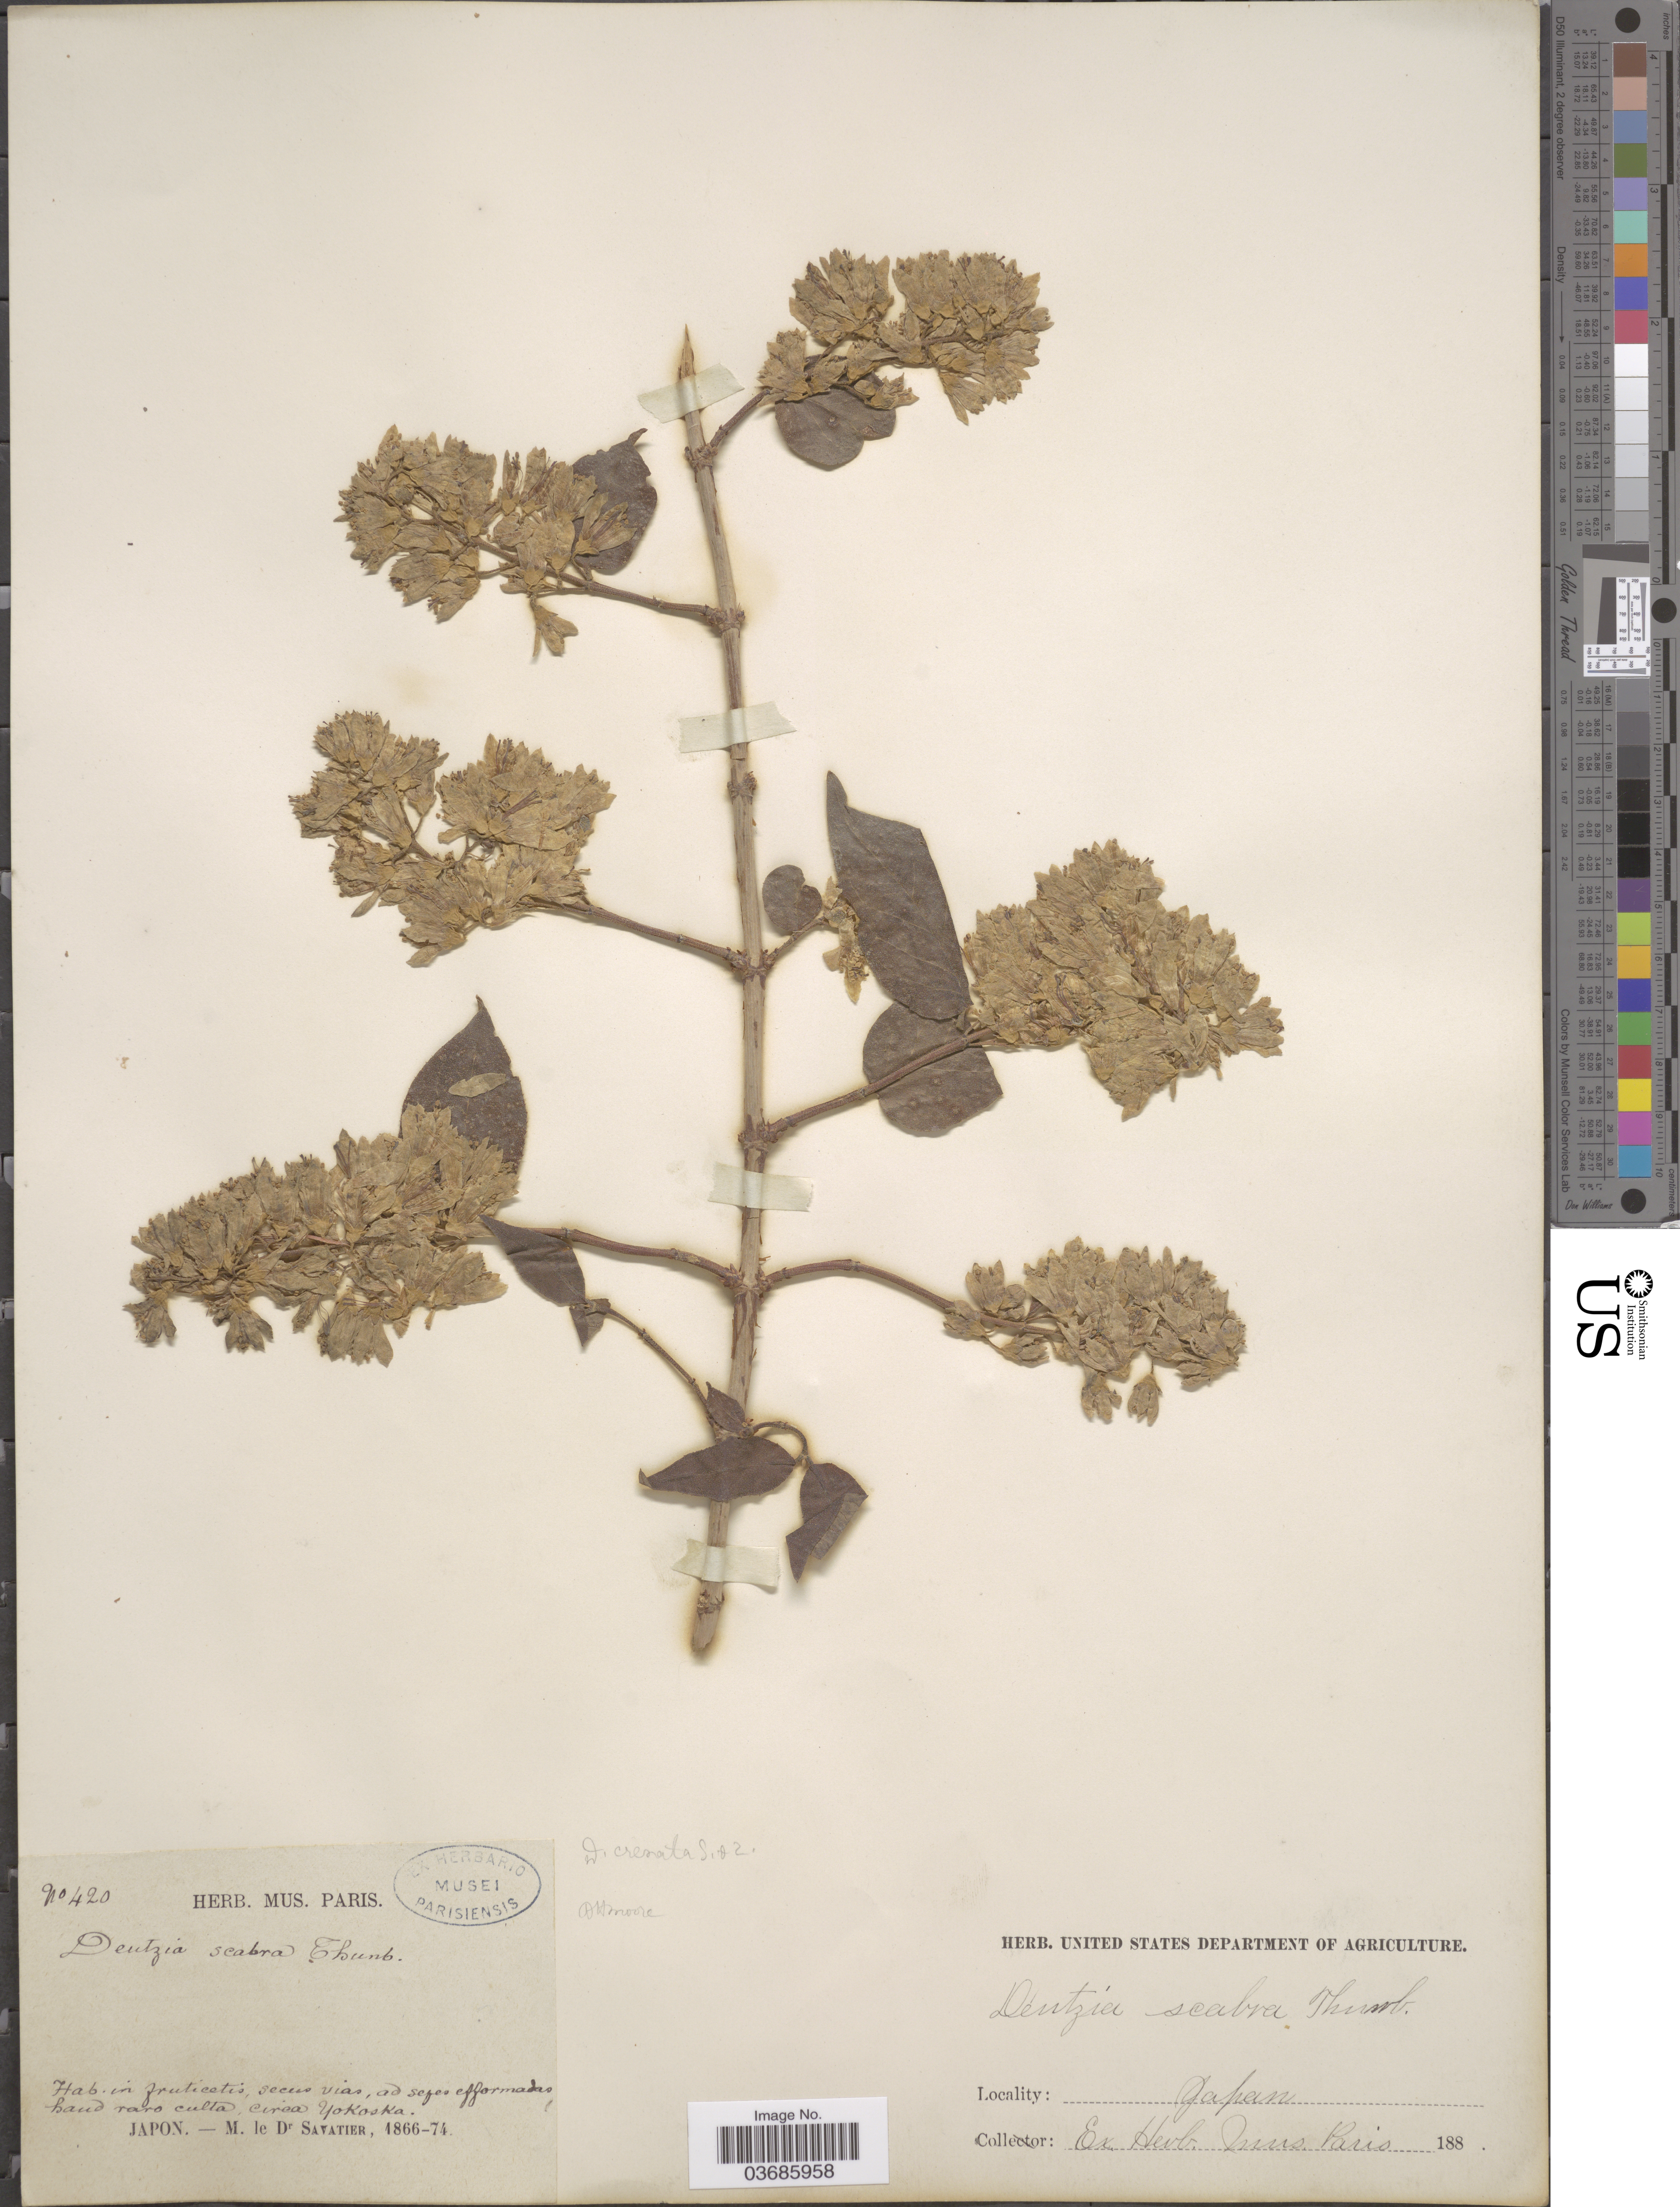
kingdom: Plantae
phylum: Tracheophyta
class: Magnoliopsida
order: Cornales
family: Hydrangeaceae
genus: Deutzia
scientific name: Deutzia scabra var. crenata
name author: Maxim.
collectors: M. Savatier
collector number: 420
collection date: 1866/1874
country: Japan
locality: Circa Yokoska.